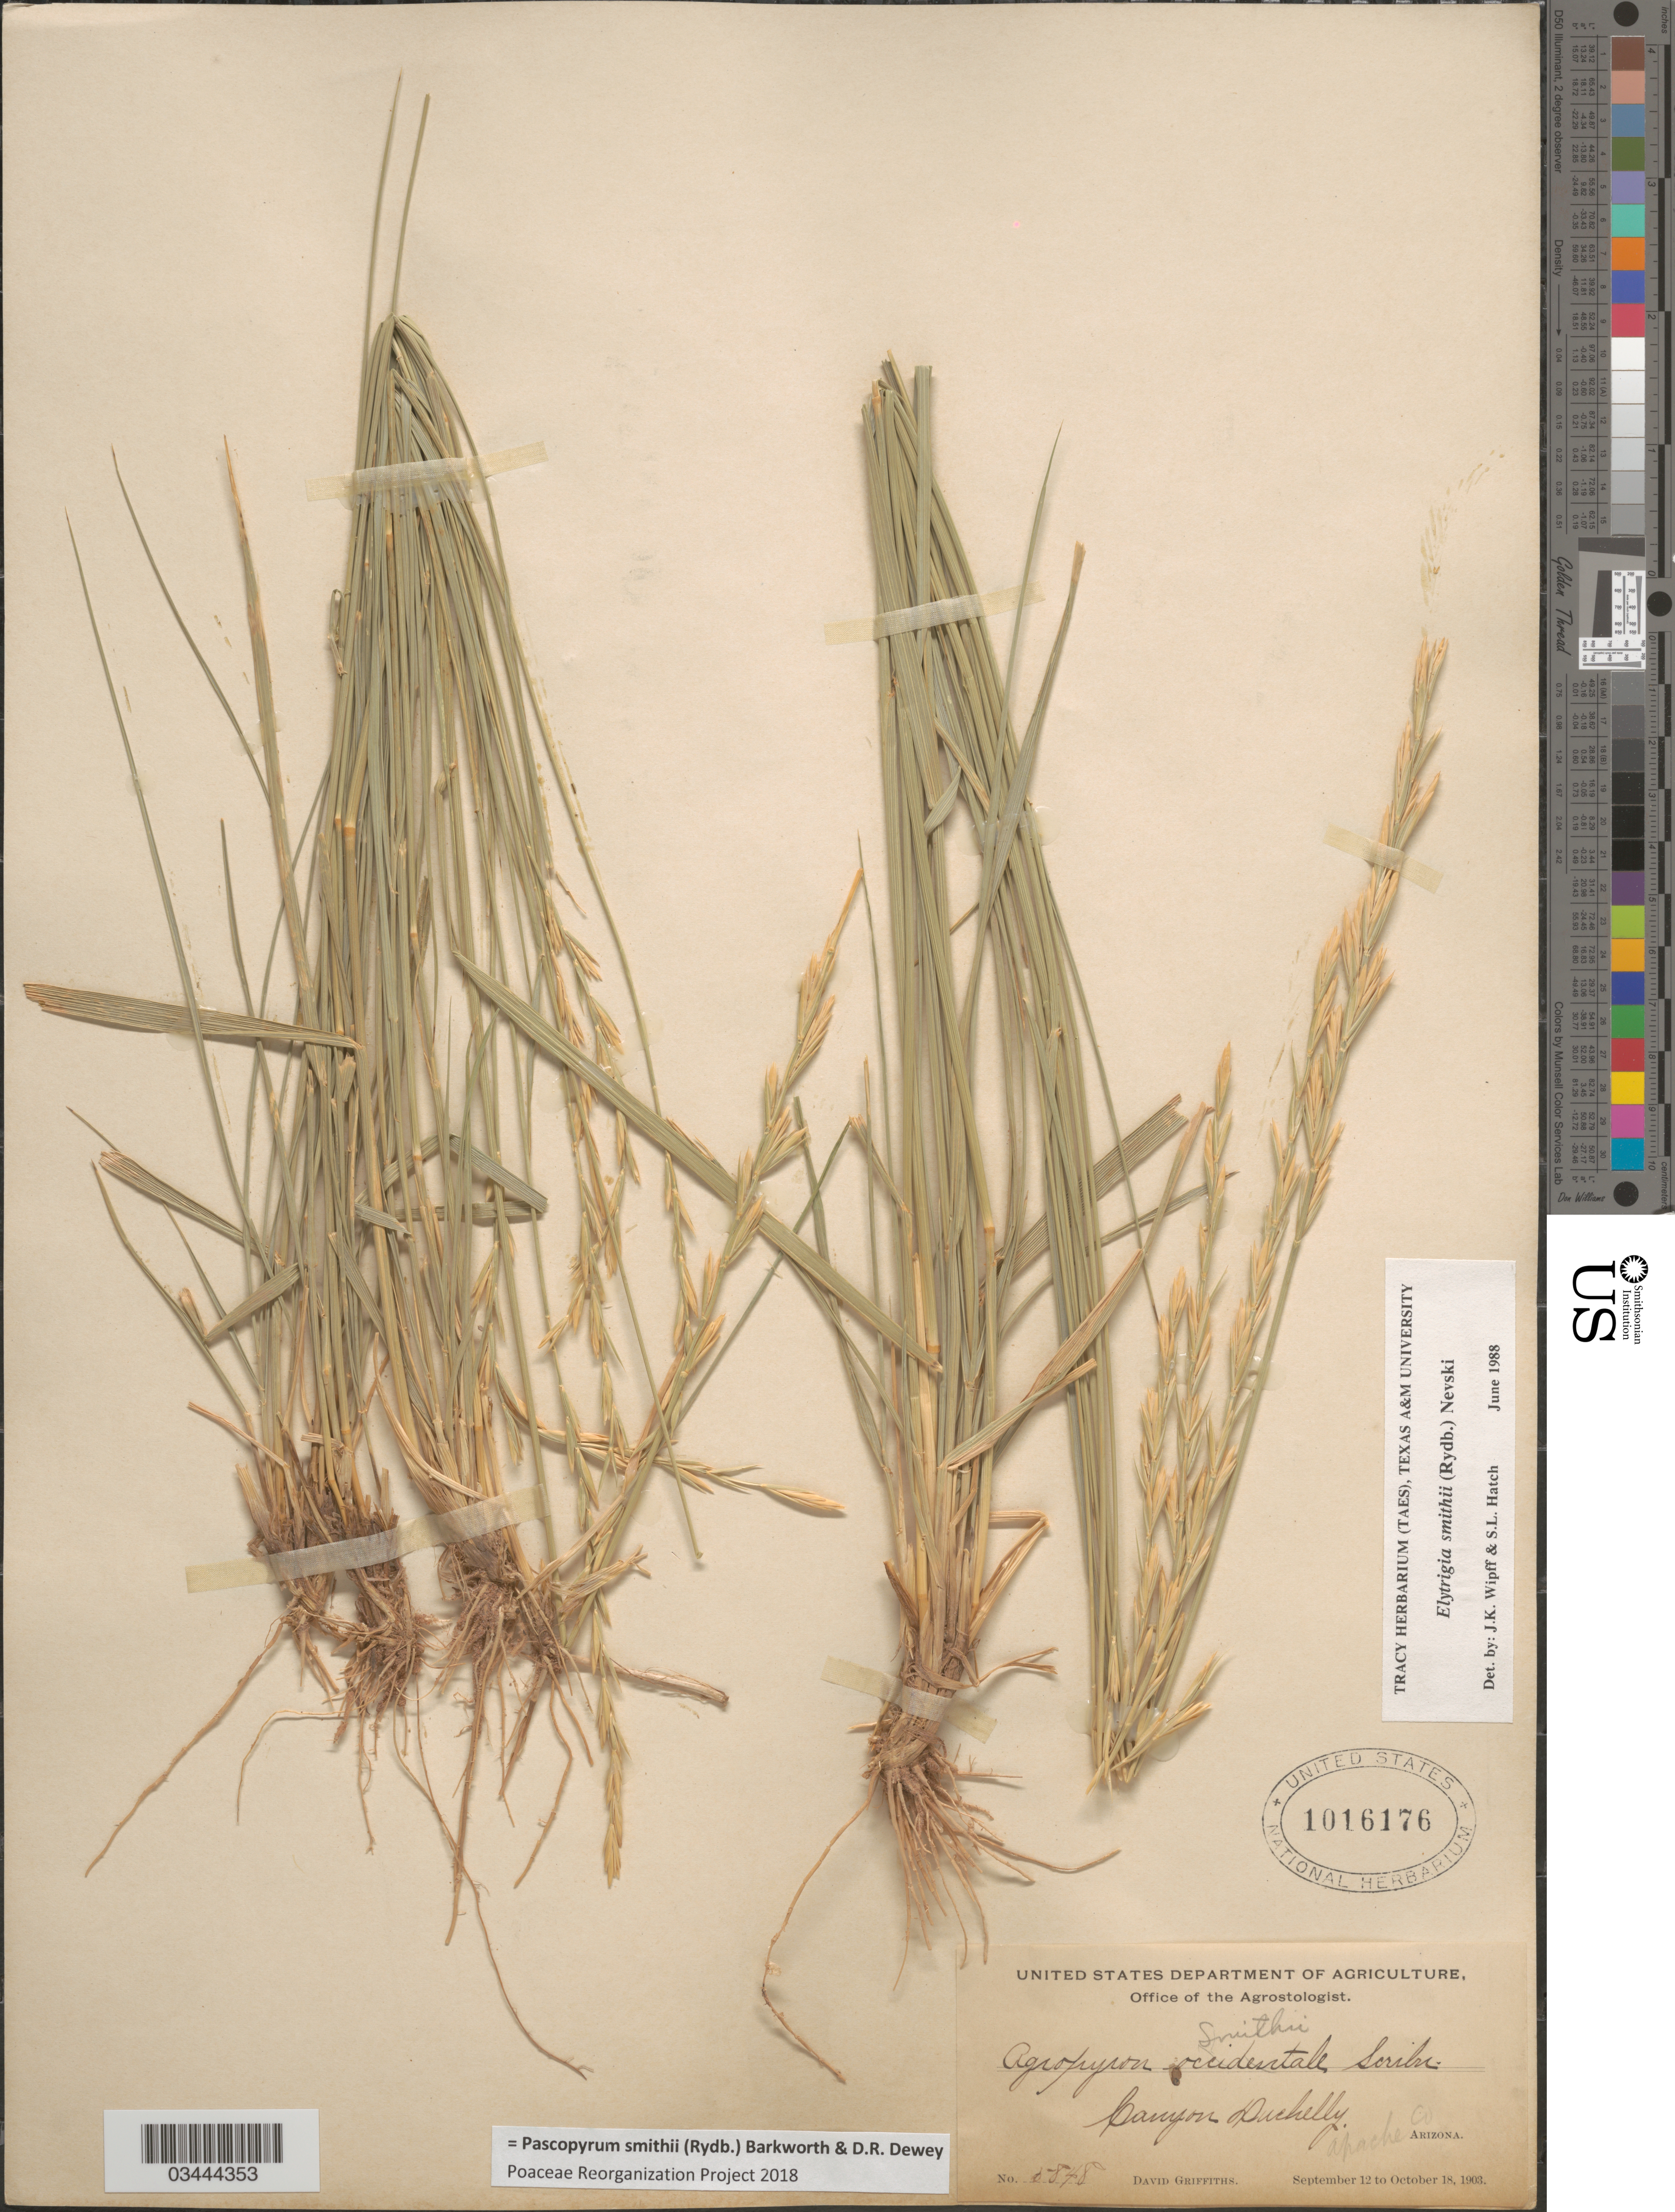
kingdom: Plantae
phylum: Tracheophyta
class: Liliopsida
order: Poales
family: Poaceae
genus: Pascopyrum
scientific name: Pascopyrum smithii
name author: (Rydb.) Barkworth & Dewey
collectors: D. Griffiths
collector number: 5848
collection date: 1903-09-12/1903-10-18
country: United States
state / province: Arizona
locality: Canyon Duchelly. Apache Co.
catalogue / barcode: US 1016176